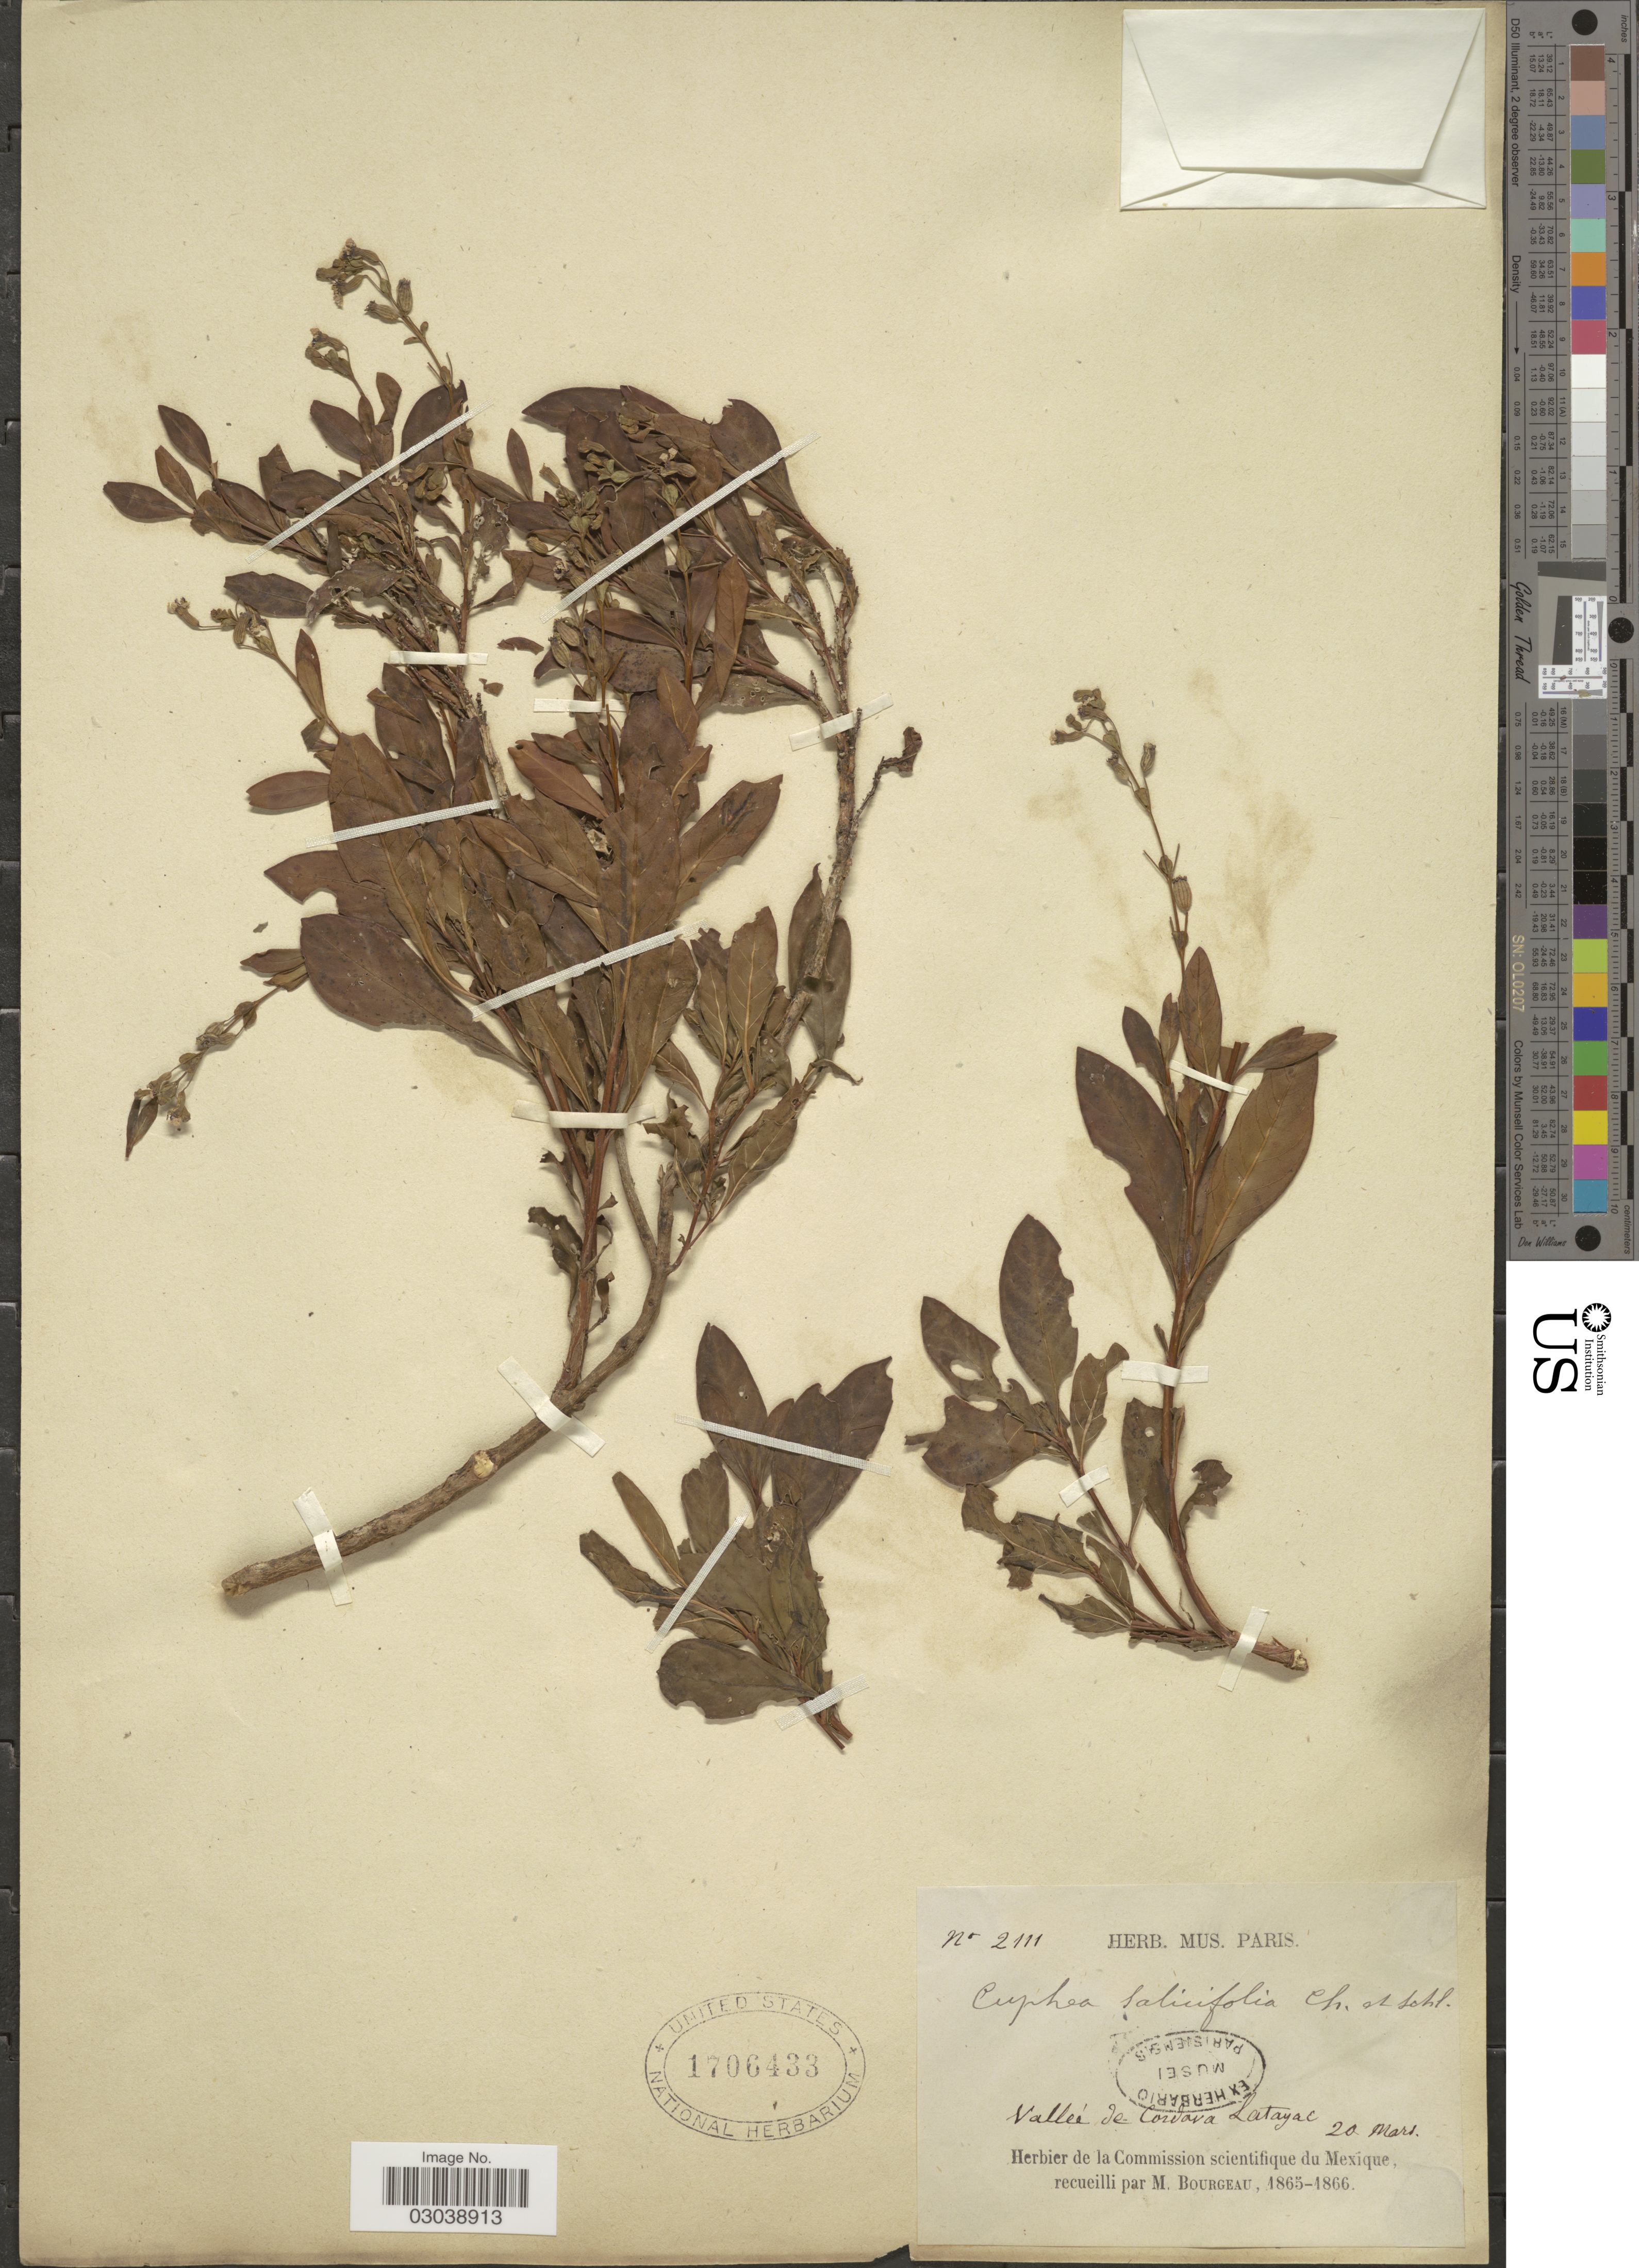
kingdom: Plantae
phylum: Tracheophyta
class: Magnoliopsida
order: Myrtales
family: Lythraceae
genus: Cuphea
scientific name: Cuphea salicifolia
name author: Schltdl. & Cham.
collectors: M. Bourgeau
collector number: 2111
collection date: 1865-03-20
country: Mexico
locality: Vallée de Cordova Latayac.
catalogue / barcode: US 1706433